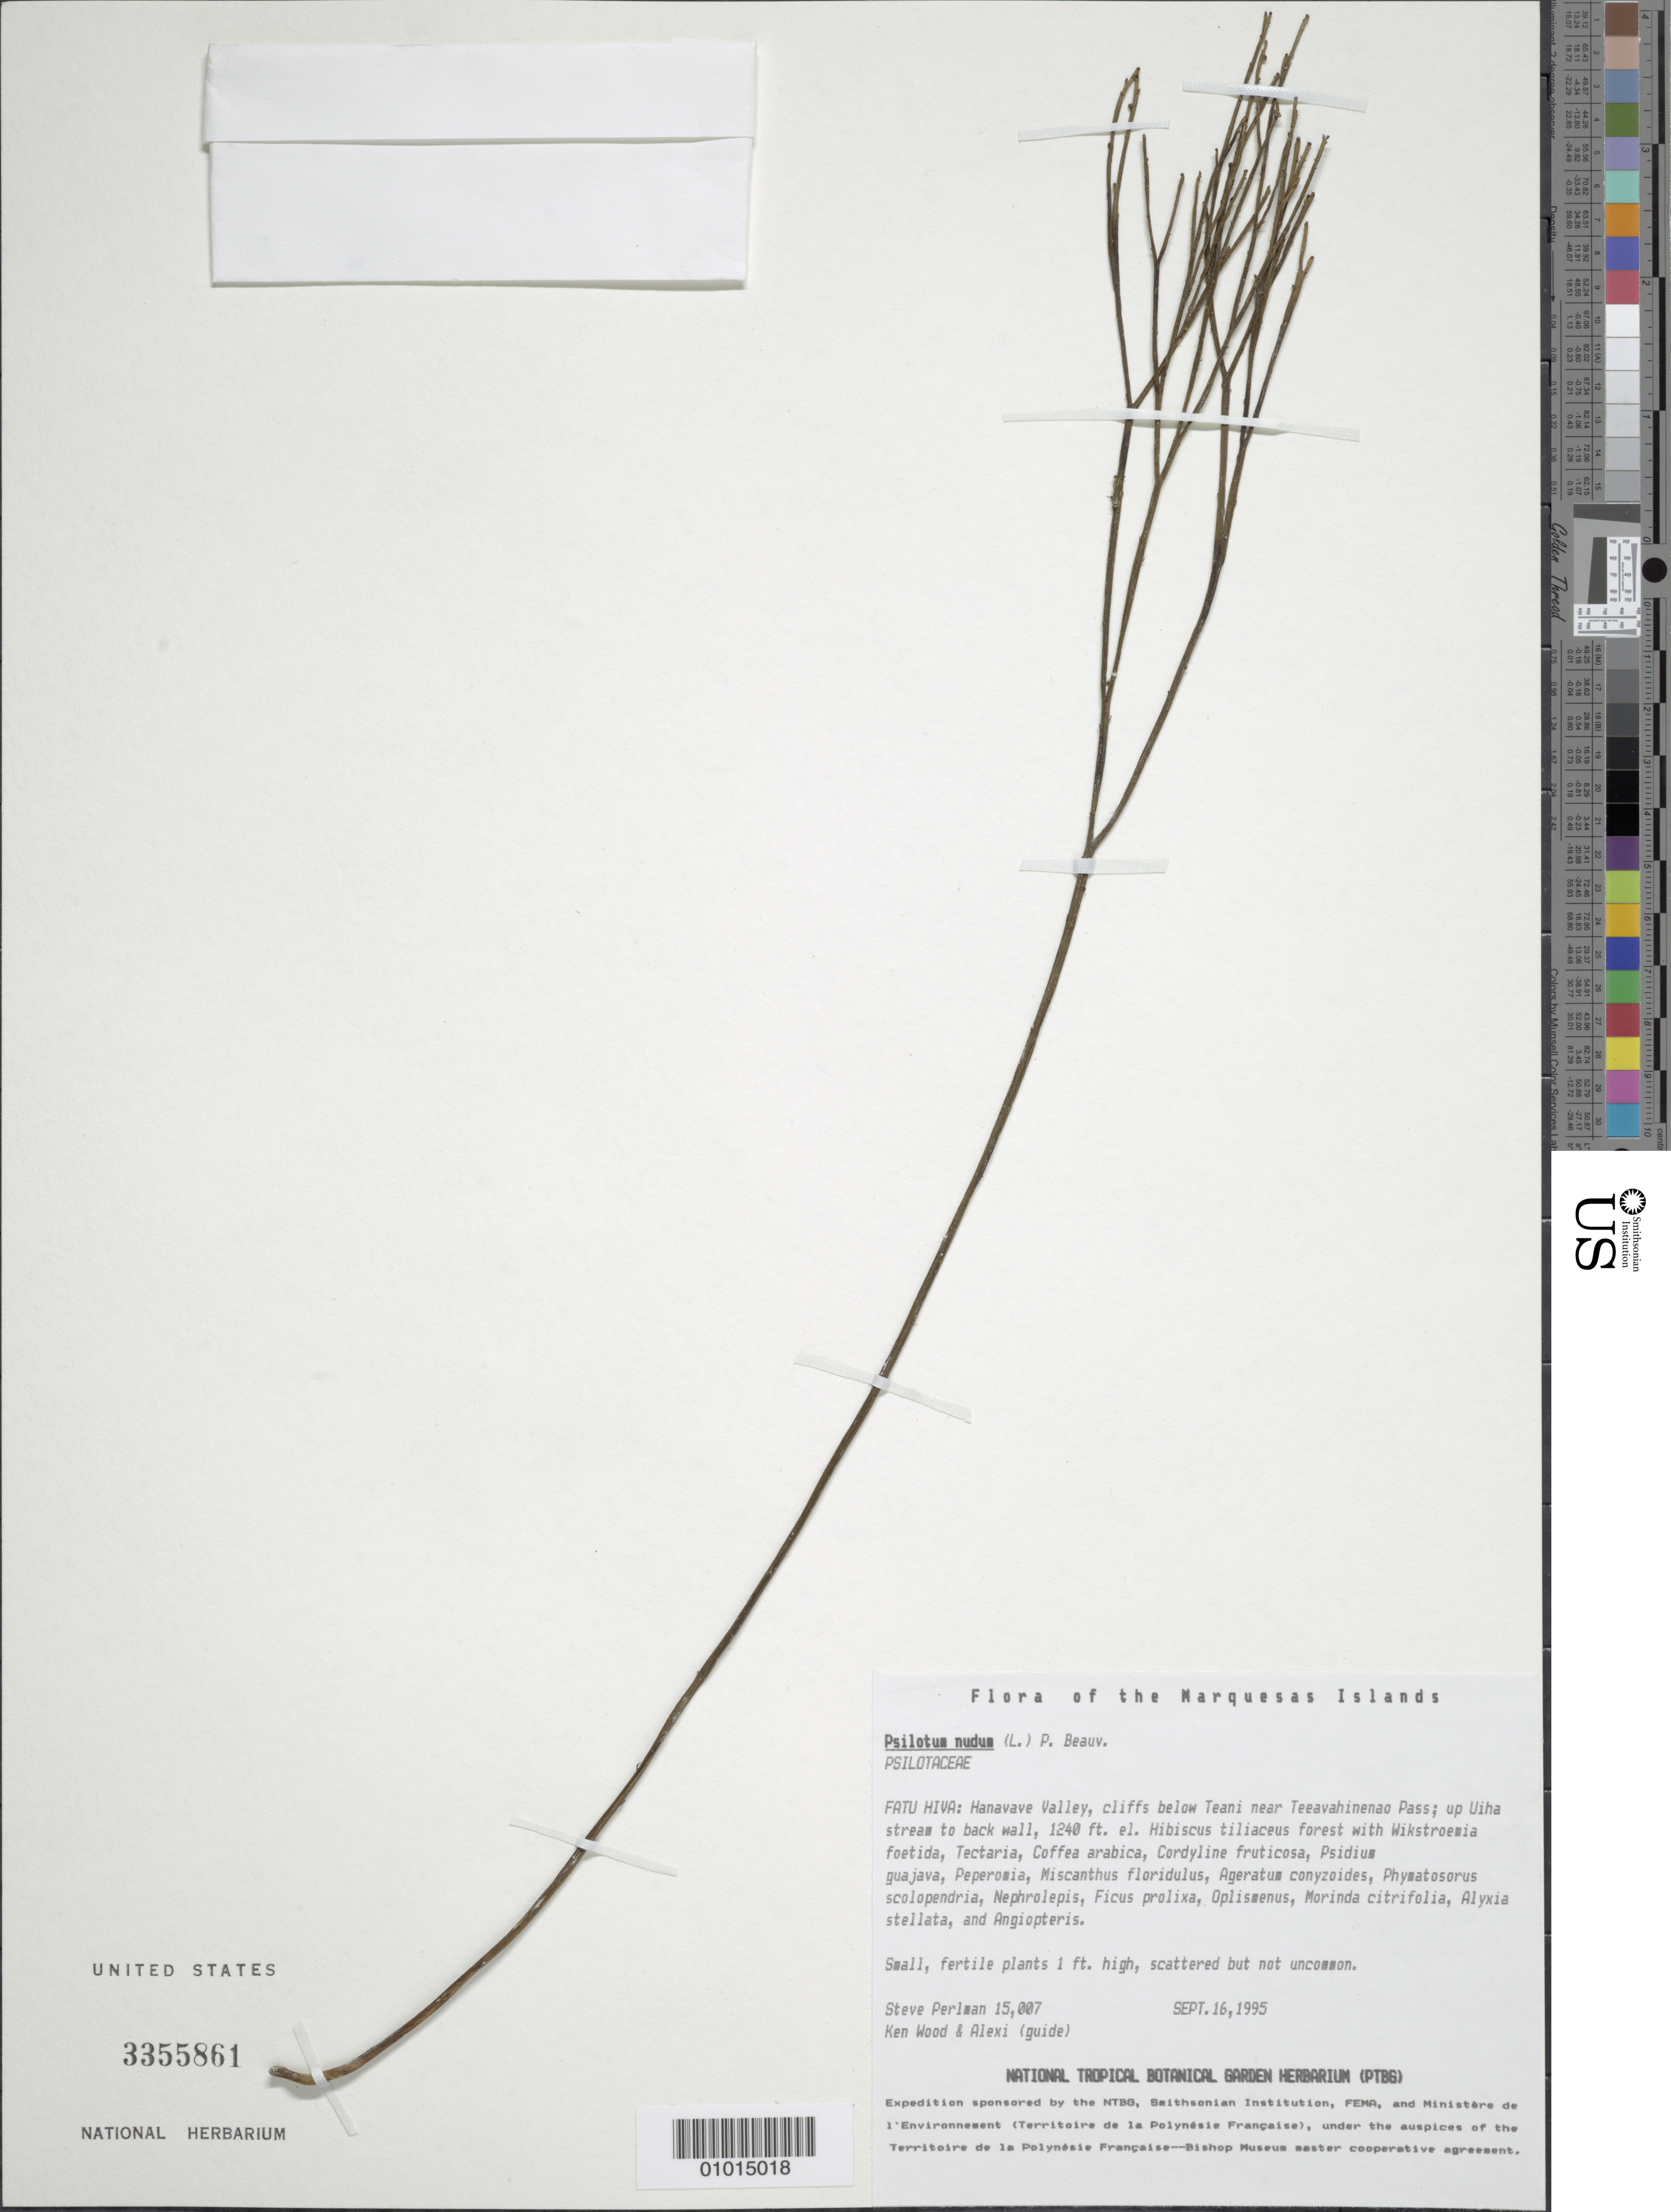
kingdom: Plantae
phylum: Tracheophyta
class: Polypodiopsida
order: Psilotales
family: Psilotaceae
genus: Psilotum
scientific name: Psilotum nudum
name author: (L.) P. Beauv.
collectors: S. P. Perlman, K. R. Wood & A. (guide)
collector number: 15007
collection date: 1995-09-16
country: French Polynesia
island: Fatu Hiva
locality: Hanavave Valley, cliffs below Teani, near Teeavahinenao Pass, up Uiha stream to back wall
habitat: In Hibiscus tiliaceus forest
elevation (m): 378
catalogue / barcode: US 3355861